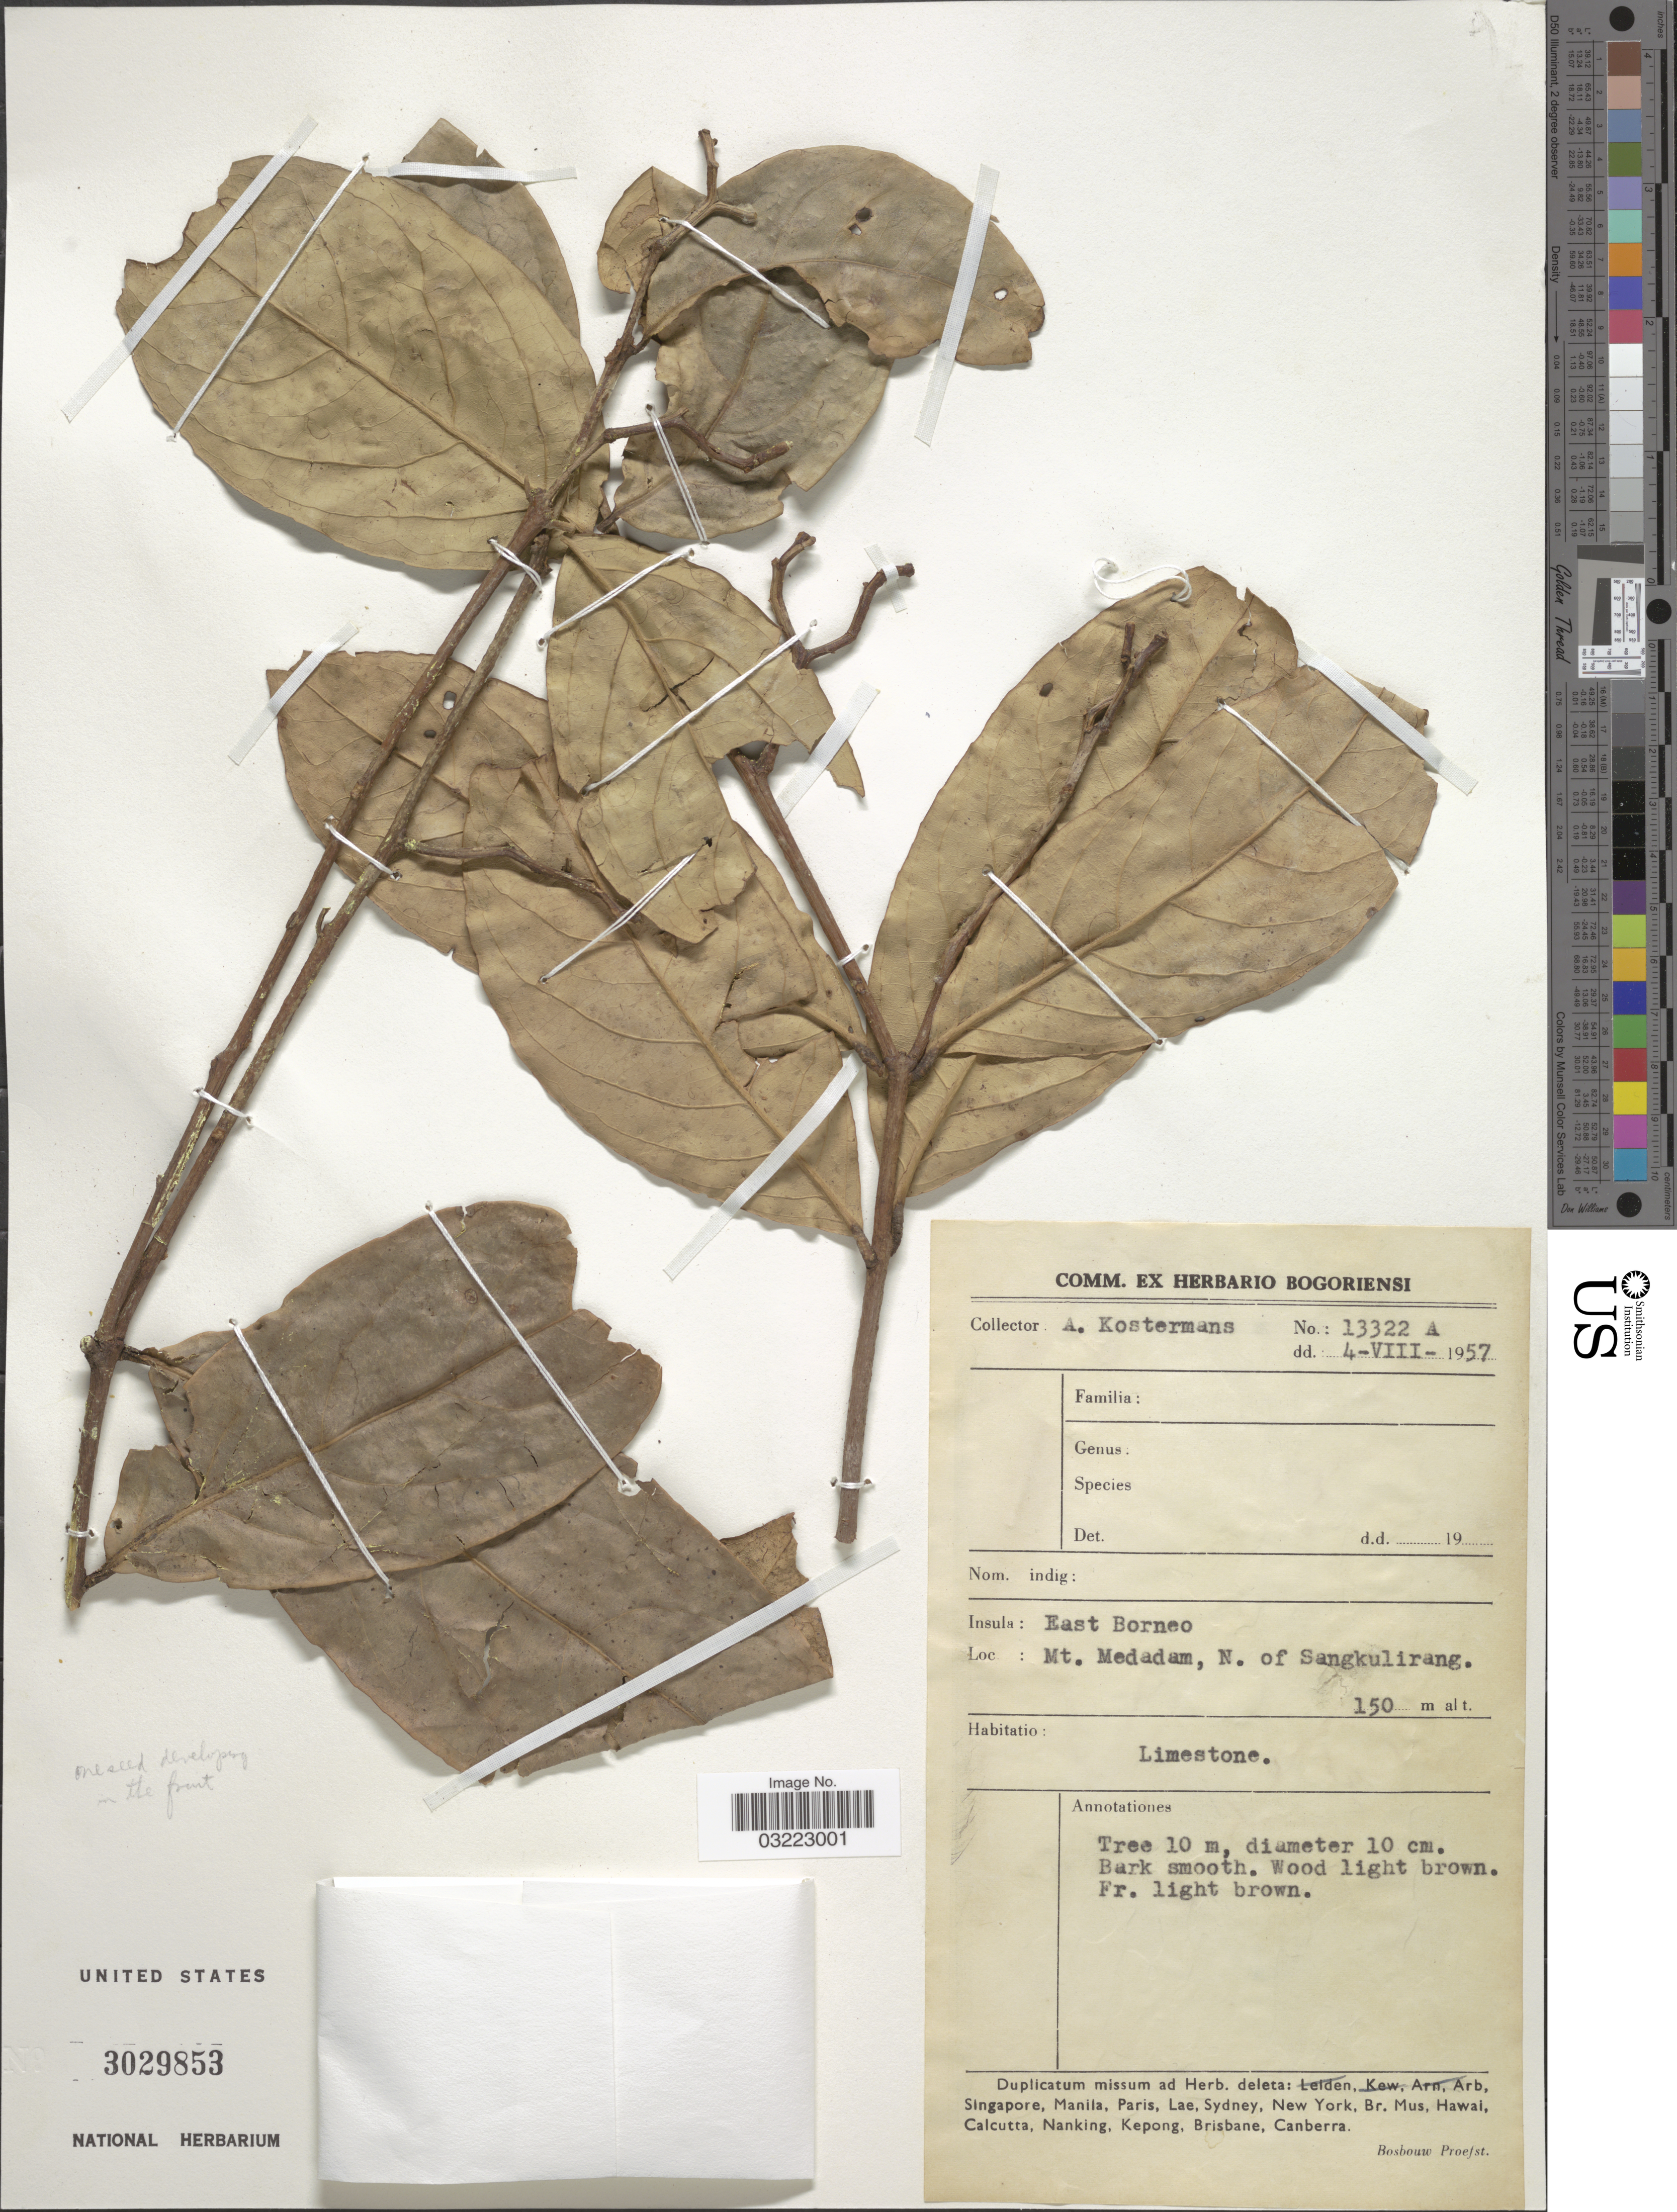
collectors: A. J. G. Kostermans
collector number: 13322 A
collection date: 1957-08-04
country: Indonesia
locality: East Borneo, Mt. Medadem, N. of Sangkulirang.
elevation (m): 150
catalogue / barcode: US 3029853